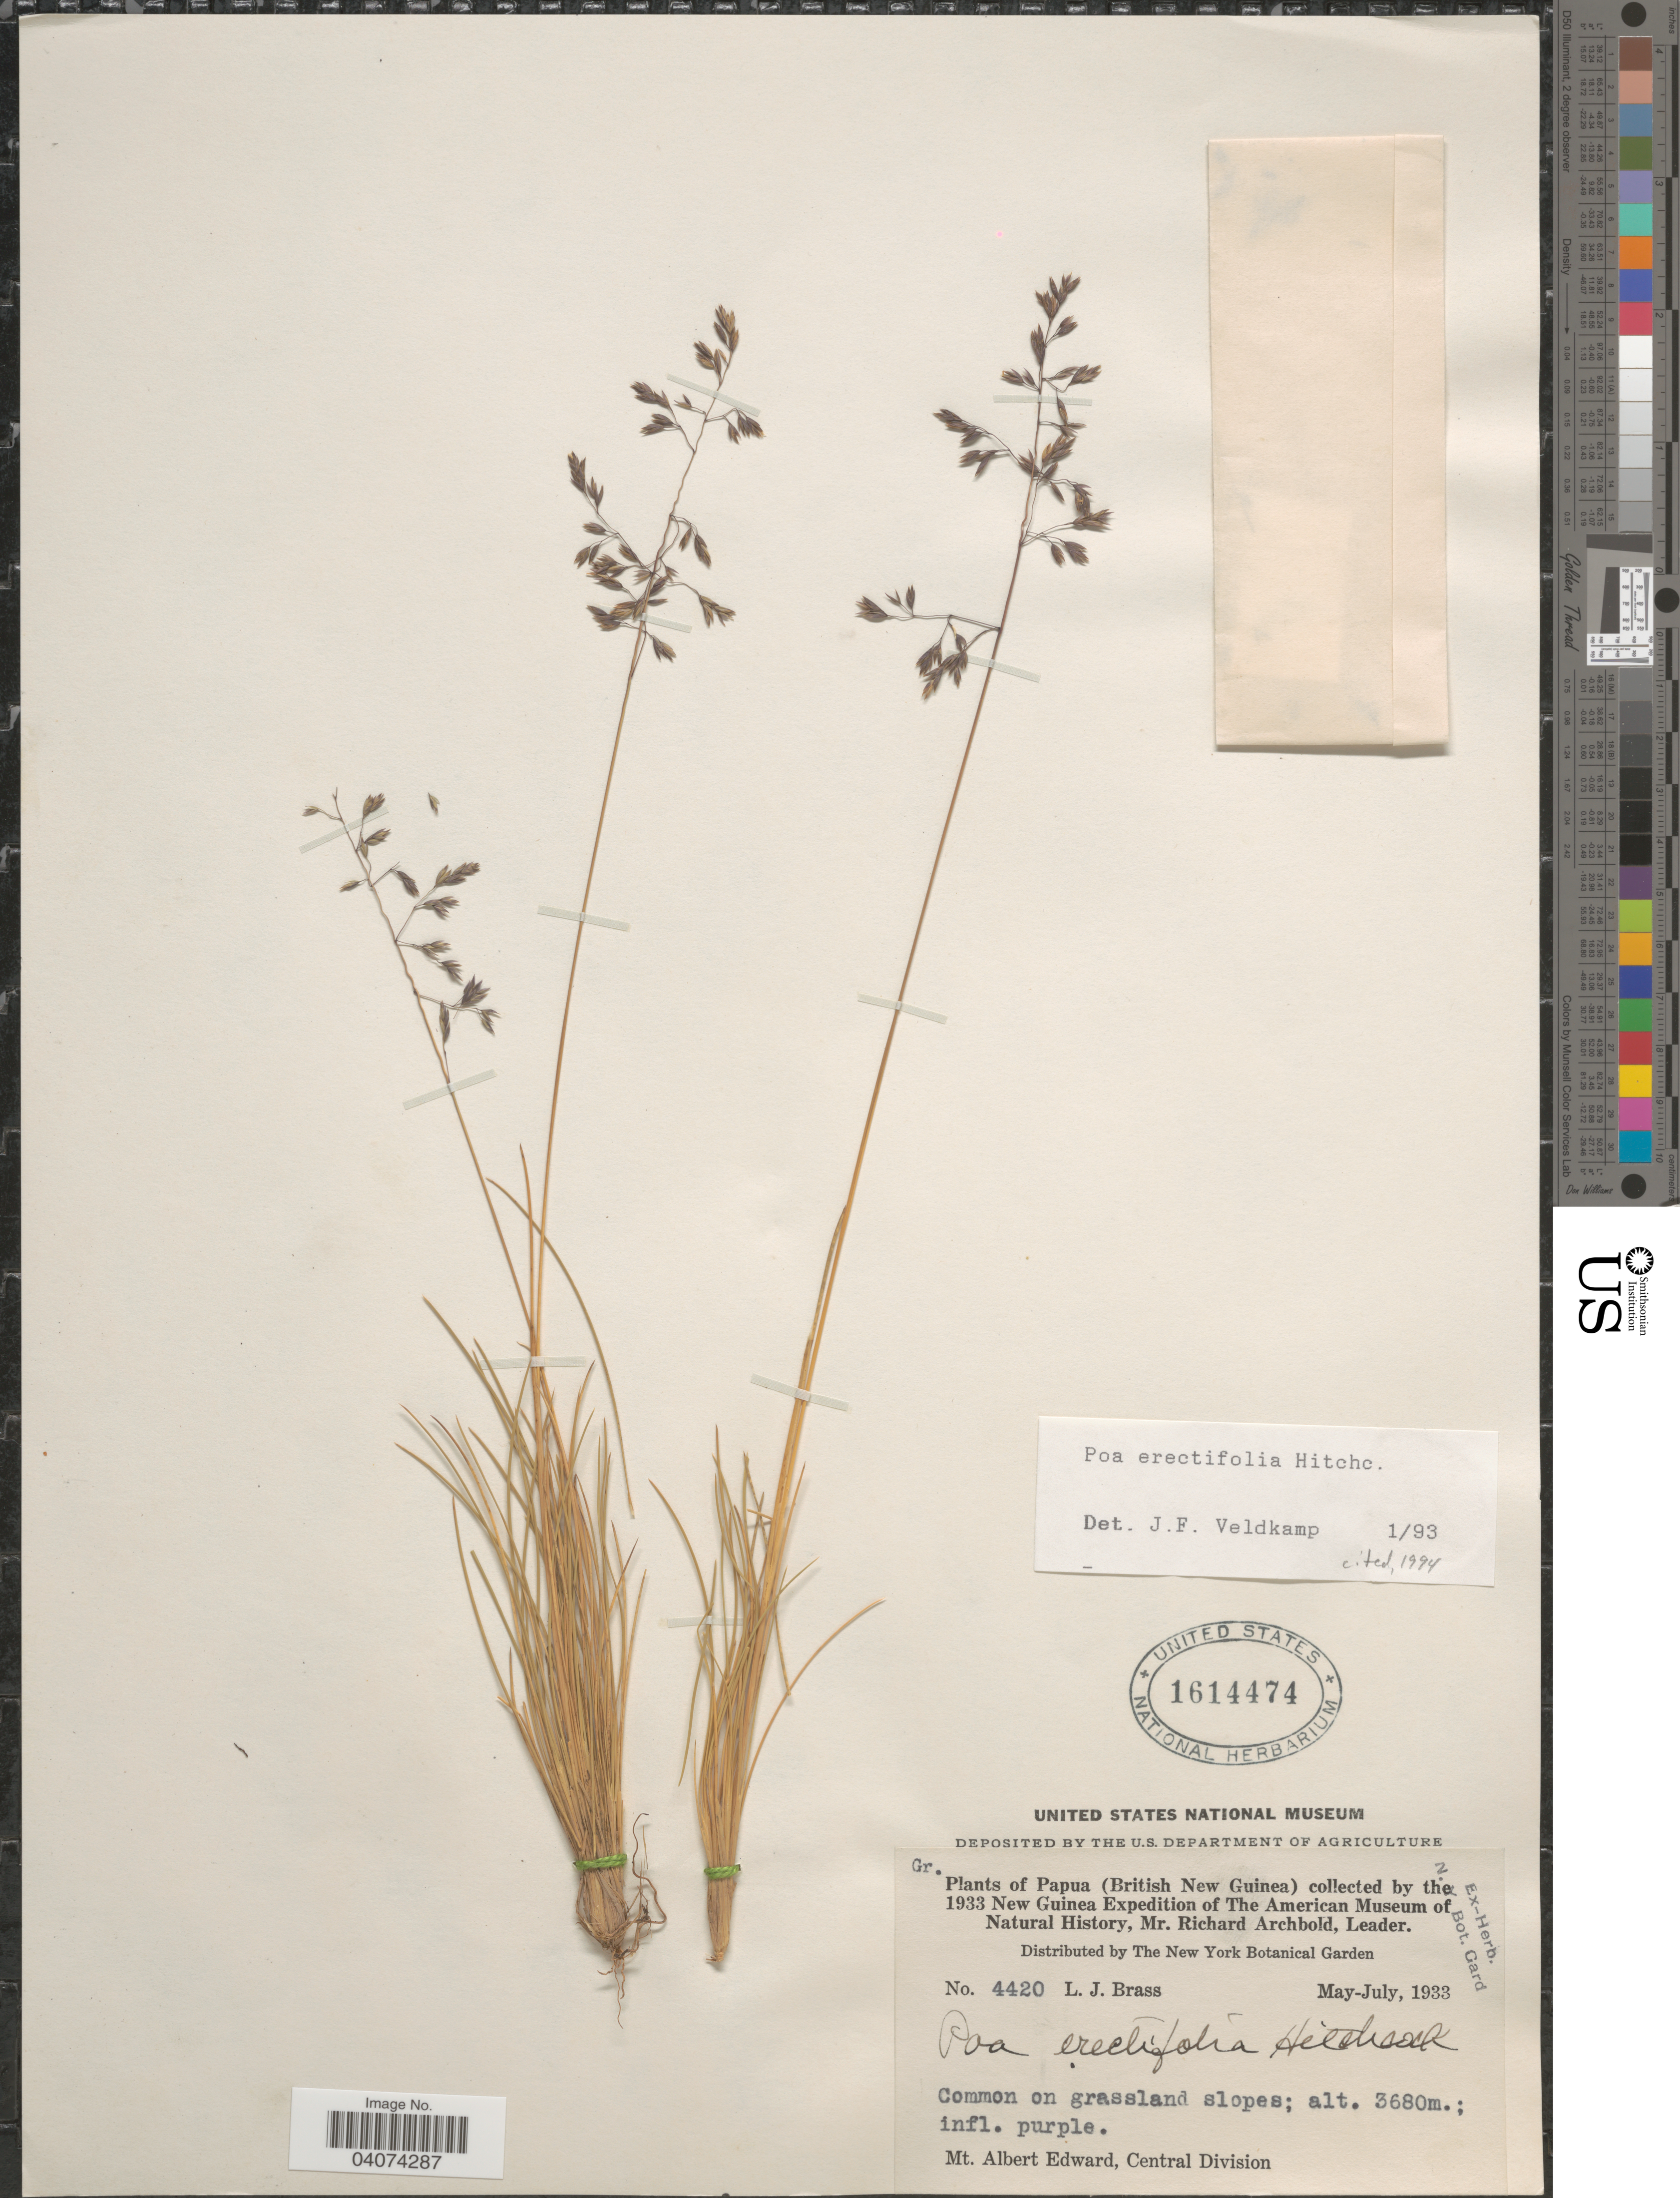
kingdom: Plantae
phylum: Tracheophyta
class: Liliopsida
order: Poales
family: Poaceae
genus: Poa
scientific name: Poa erectifolia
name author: Hitchc.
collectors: L. J. Brass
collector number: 4420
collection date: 1933-05/1933-07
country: Papua New Guinea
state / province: Central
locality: The 1933 New Guinea Expedition of The American Museum of Natural History. Mt. Albert Edward, Central Division. British New Guinea.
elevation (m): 3680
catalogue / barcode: US 1614474